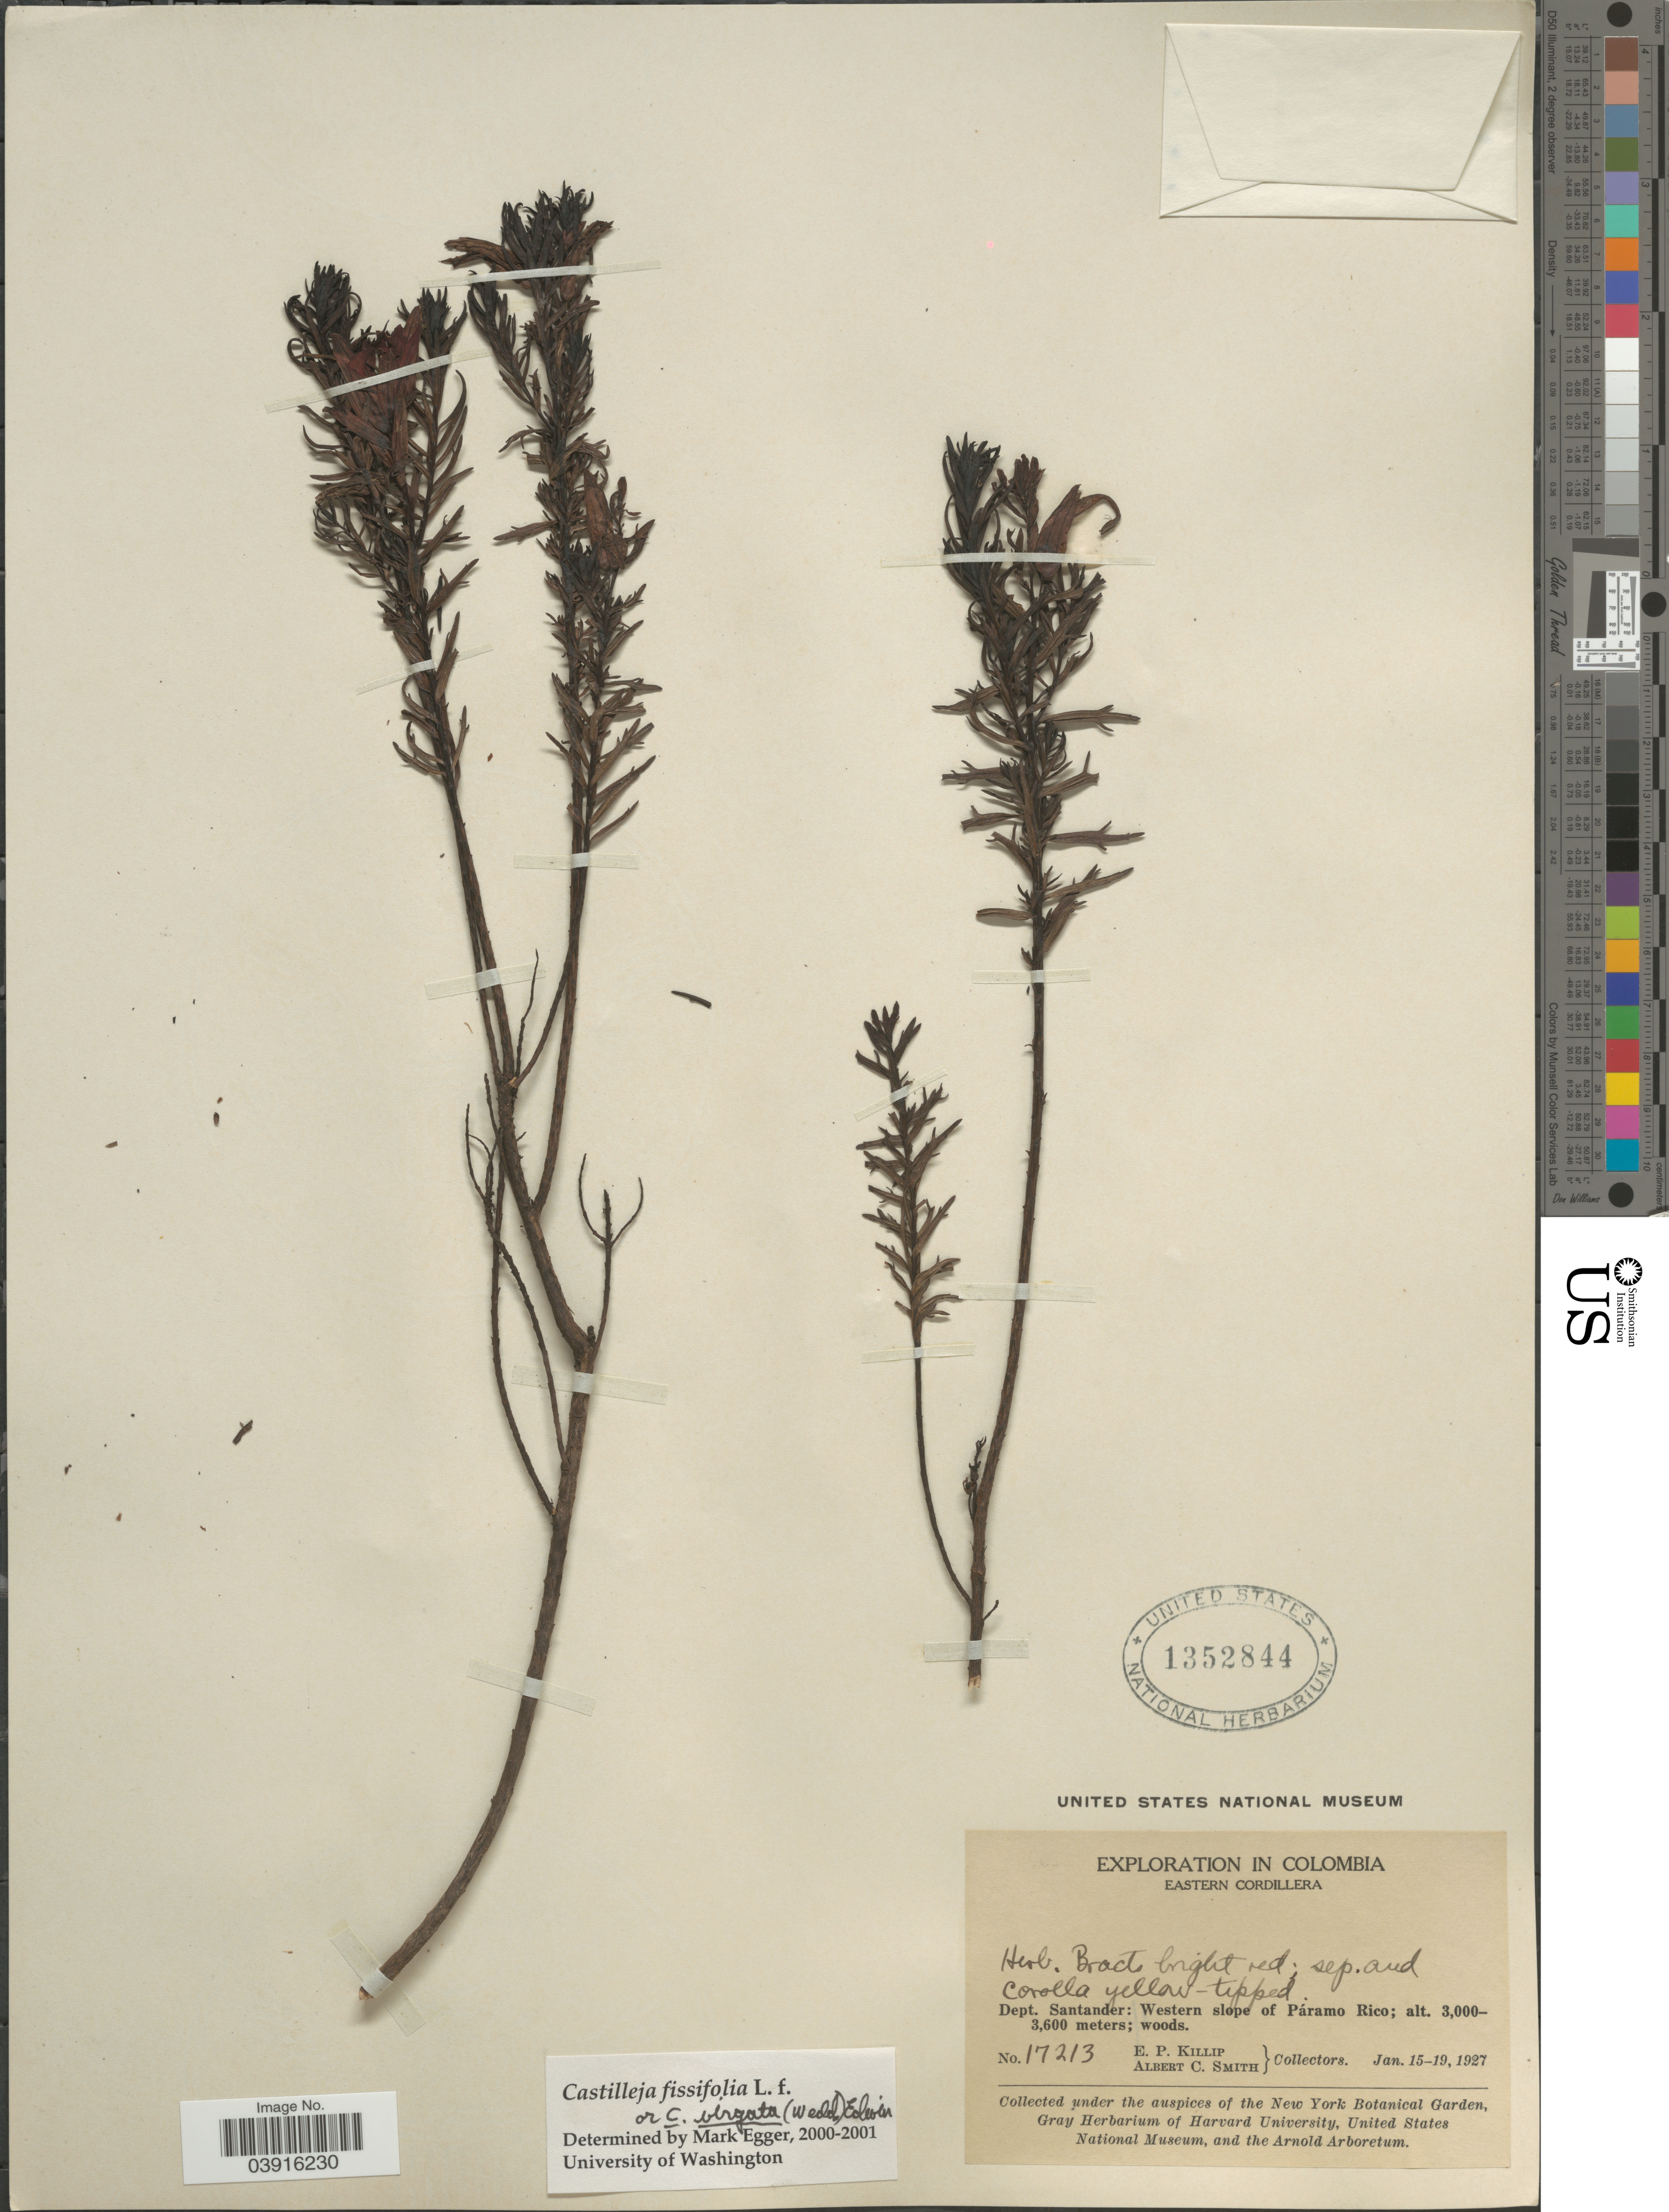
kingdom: Plantae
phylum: Tracheophyta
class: Magnoliopsida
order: Lamiales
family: Orobanchaceae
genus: Castilleja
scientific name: Castilleja fissifolia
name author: L. f.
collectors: E. P. Killip & A. C. Smith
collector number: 17213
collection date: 1927-01-15/1927-01-19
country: Colombia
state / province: Santander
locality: Eastern Cordillera. Dept. Santander: Western slope of Páramo Rico.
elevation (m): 3000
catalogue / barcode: US 1352844